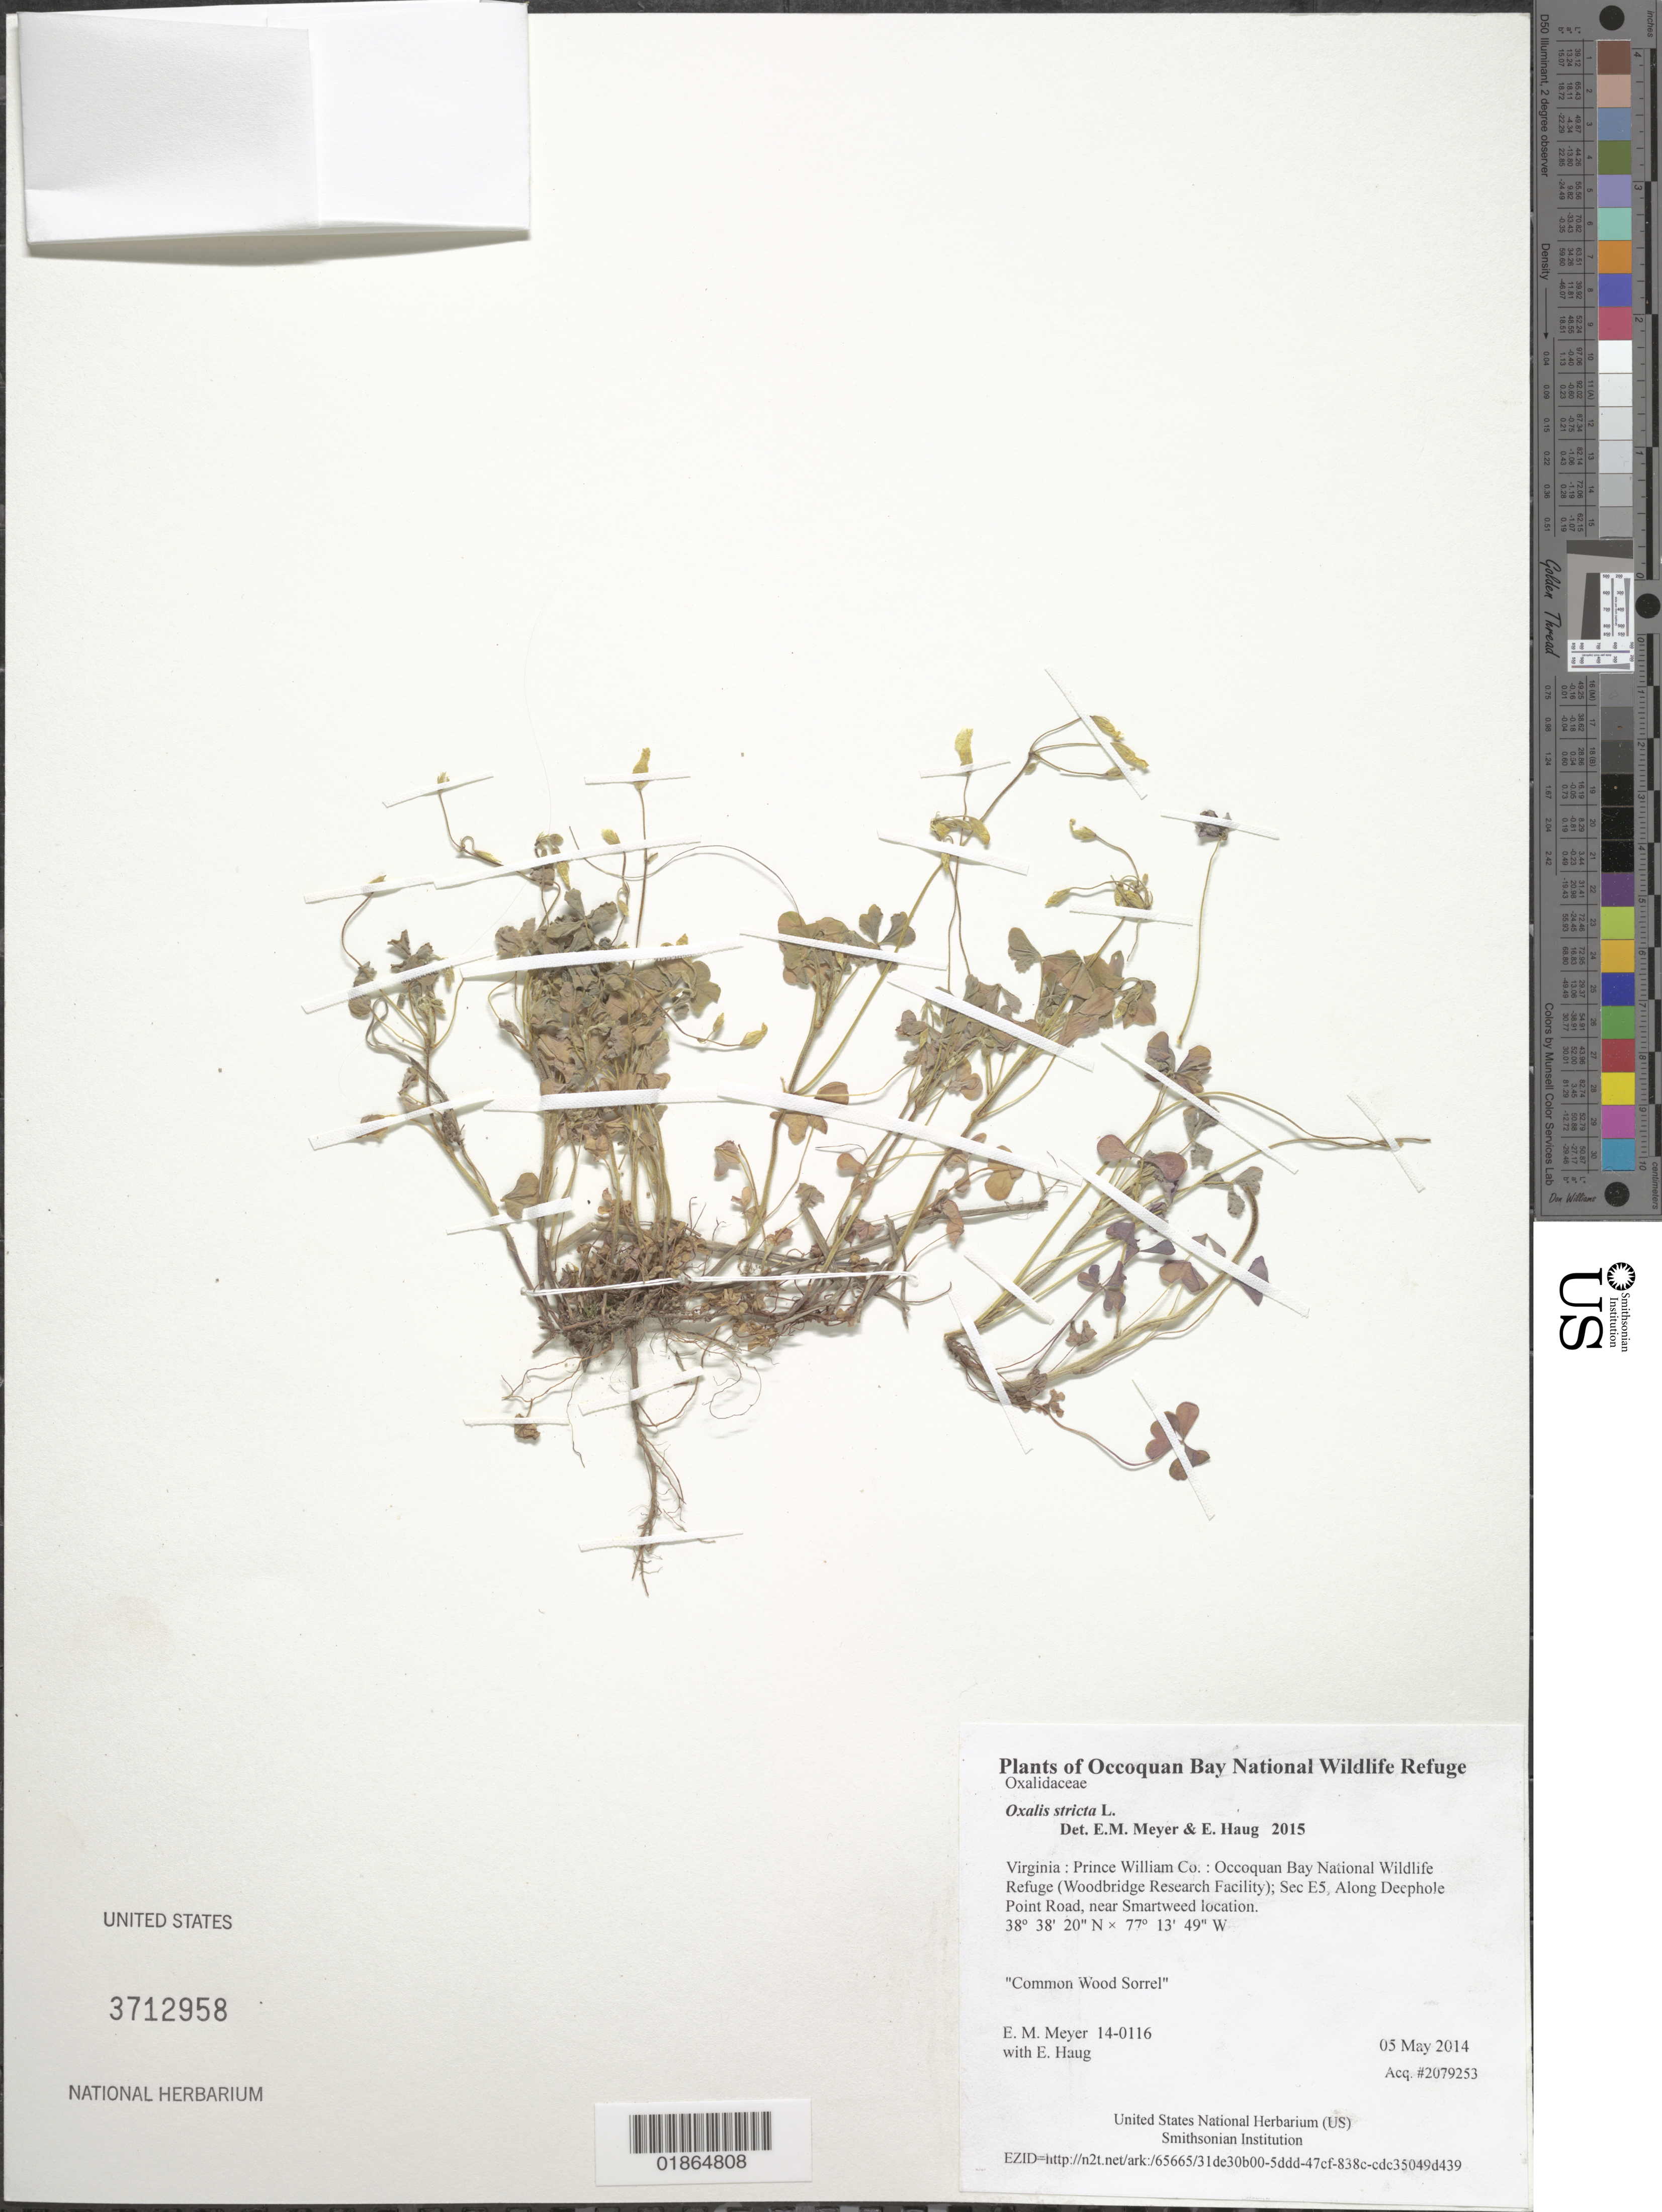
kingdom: Plantae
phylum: Tracheophyta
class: Magnoliopsida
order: Oxalidales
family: Oxalidaceae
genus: Oxalis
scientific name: Oxalis stricta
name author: L.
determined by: Meyer, E. M.; Haug, E.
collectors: E. M. Meyer & E. Haug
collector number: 14-0116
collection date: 2014-05-05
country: United States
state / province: Virginia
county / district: Prince William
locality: Occoquan Bay National Wildlife Refuge (Woodbridge Research Facility); Sec E5, Along Deephole Point Road, near Smartweed location.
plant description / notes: Common Wood Sorrel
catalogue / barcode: US 3712958